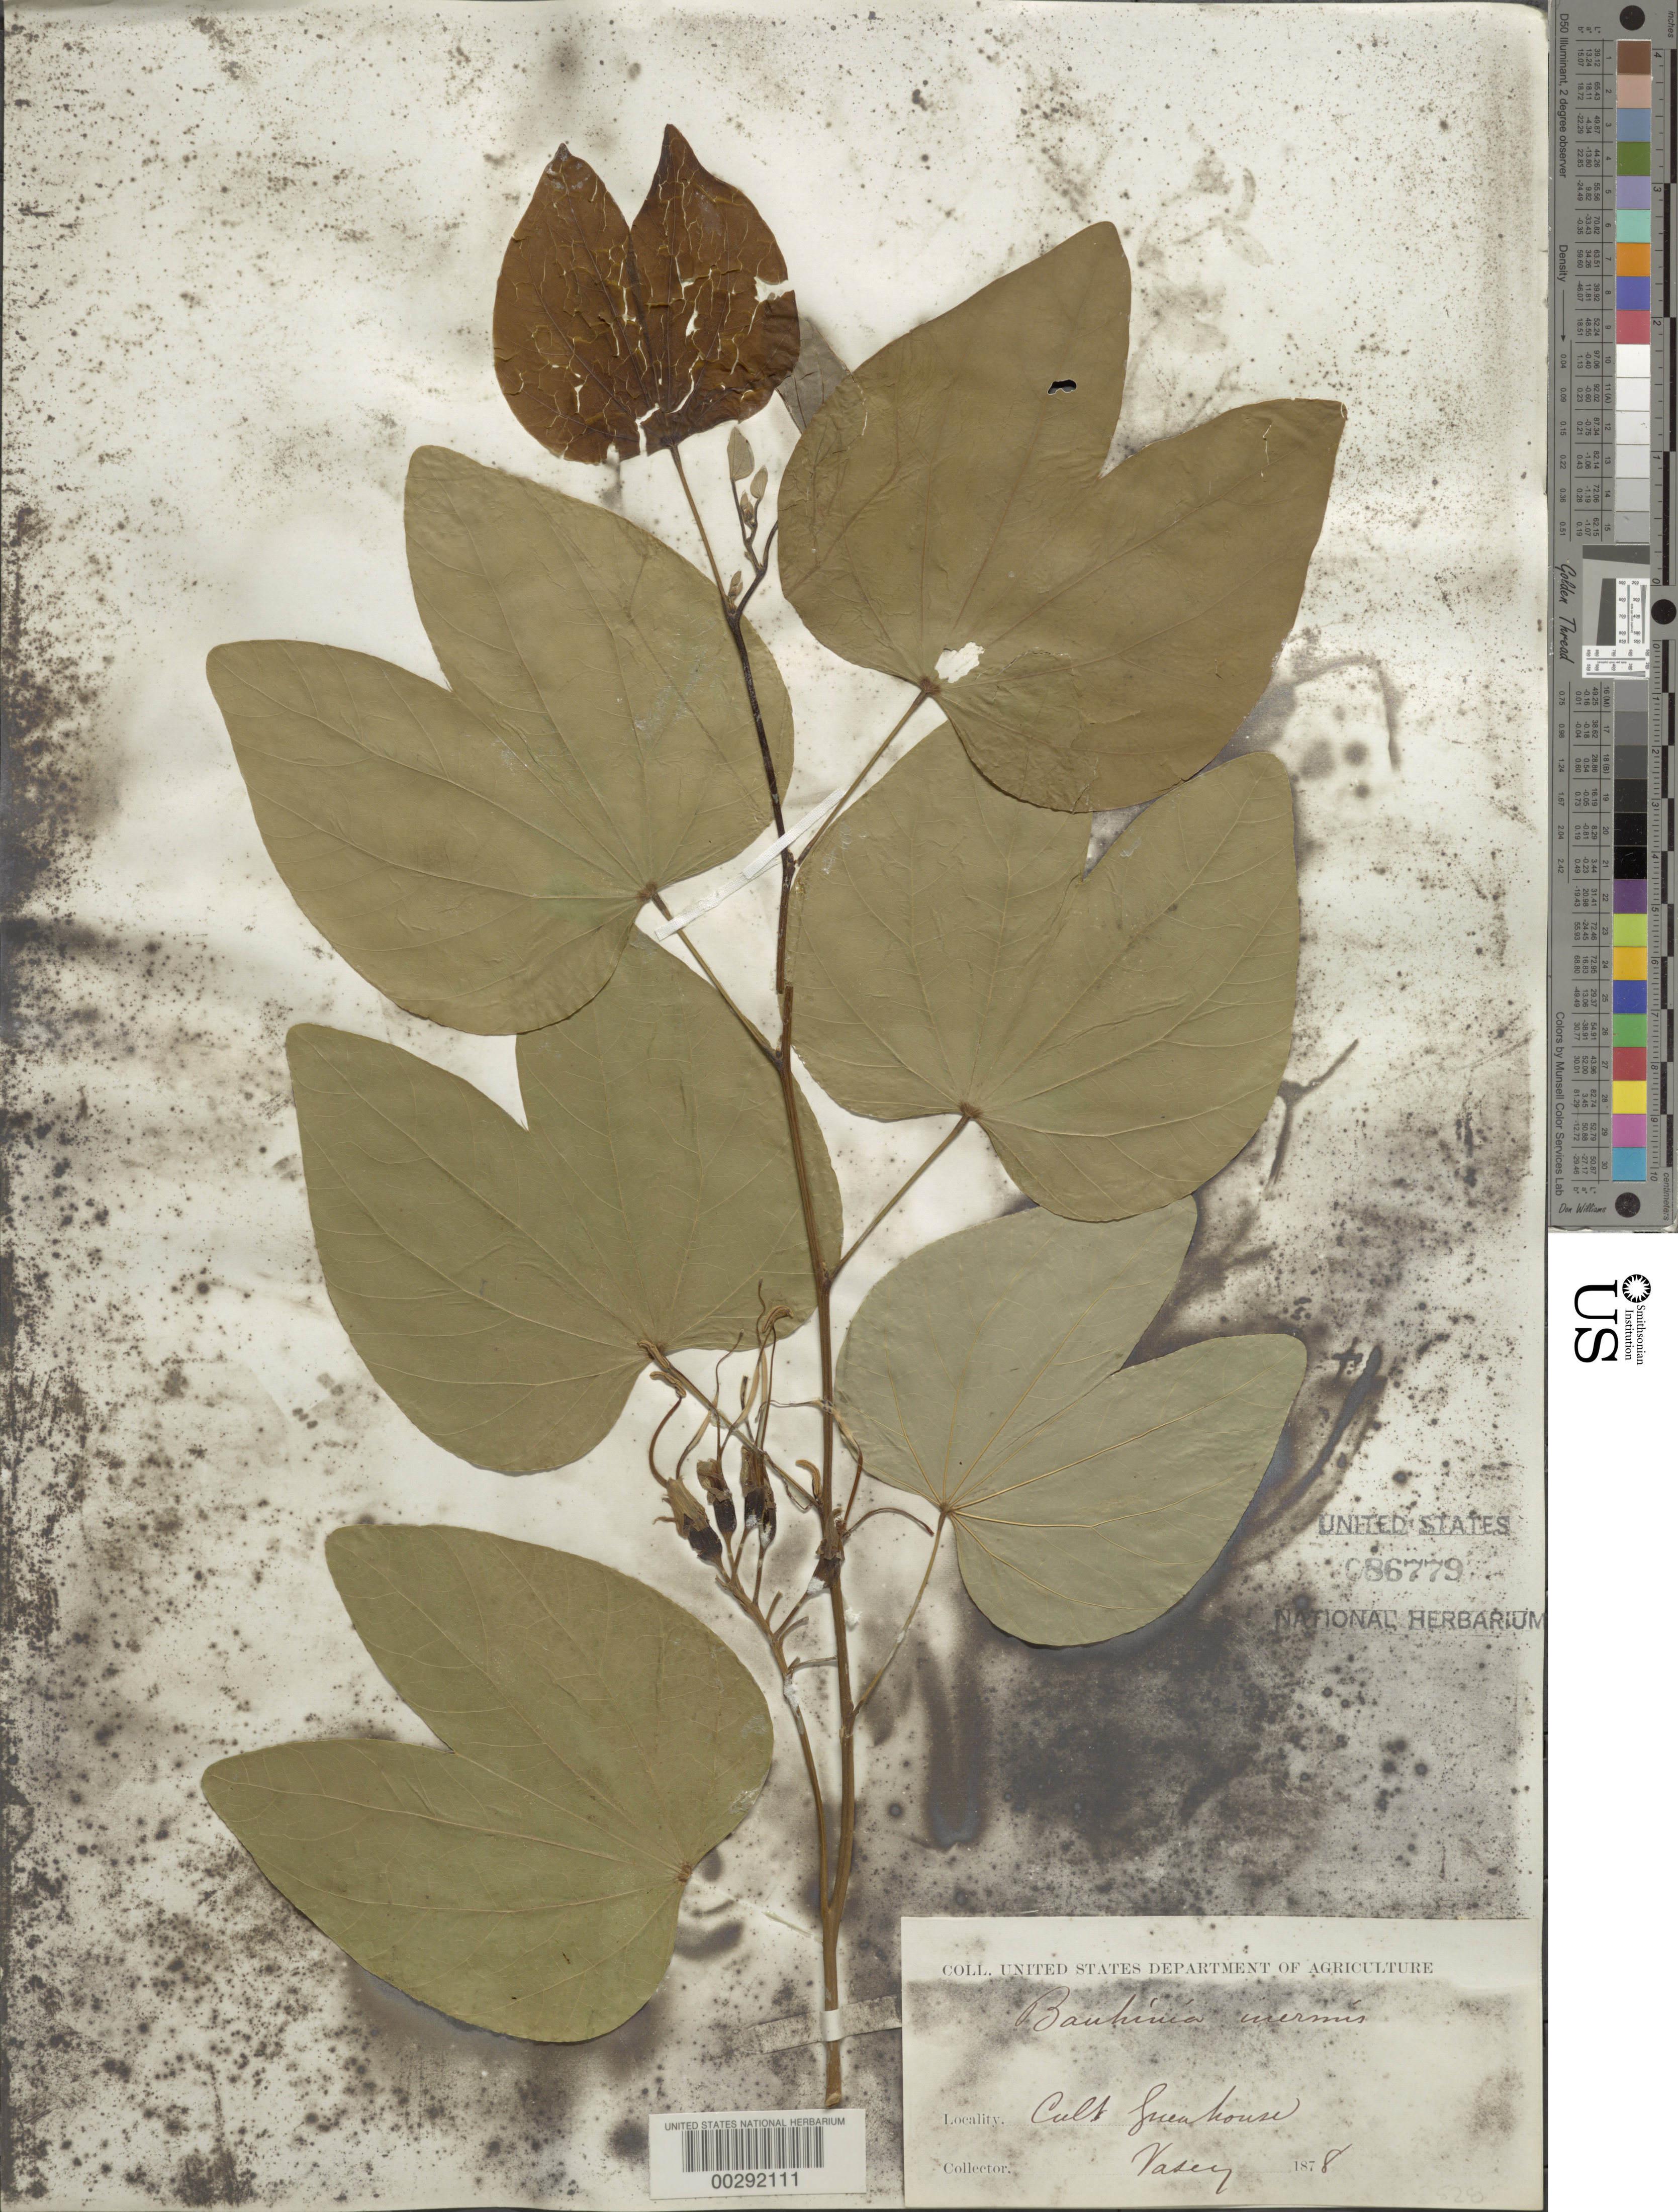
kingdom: Plantae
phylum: Tracheophyta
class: Magnoliopsida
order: Fabales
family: Fabaceae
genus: Bauhinia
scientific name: Bauhinia monandra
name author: Kurz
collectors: G. R. Vasey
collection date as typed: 1878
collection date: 1878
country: United States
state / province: District of Columbia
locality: Greenhouse, washington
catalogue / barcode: US 86779